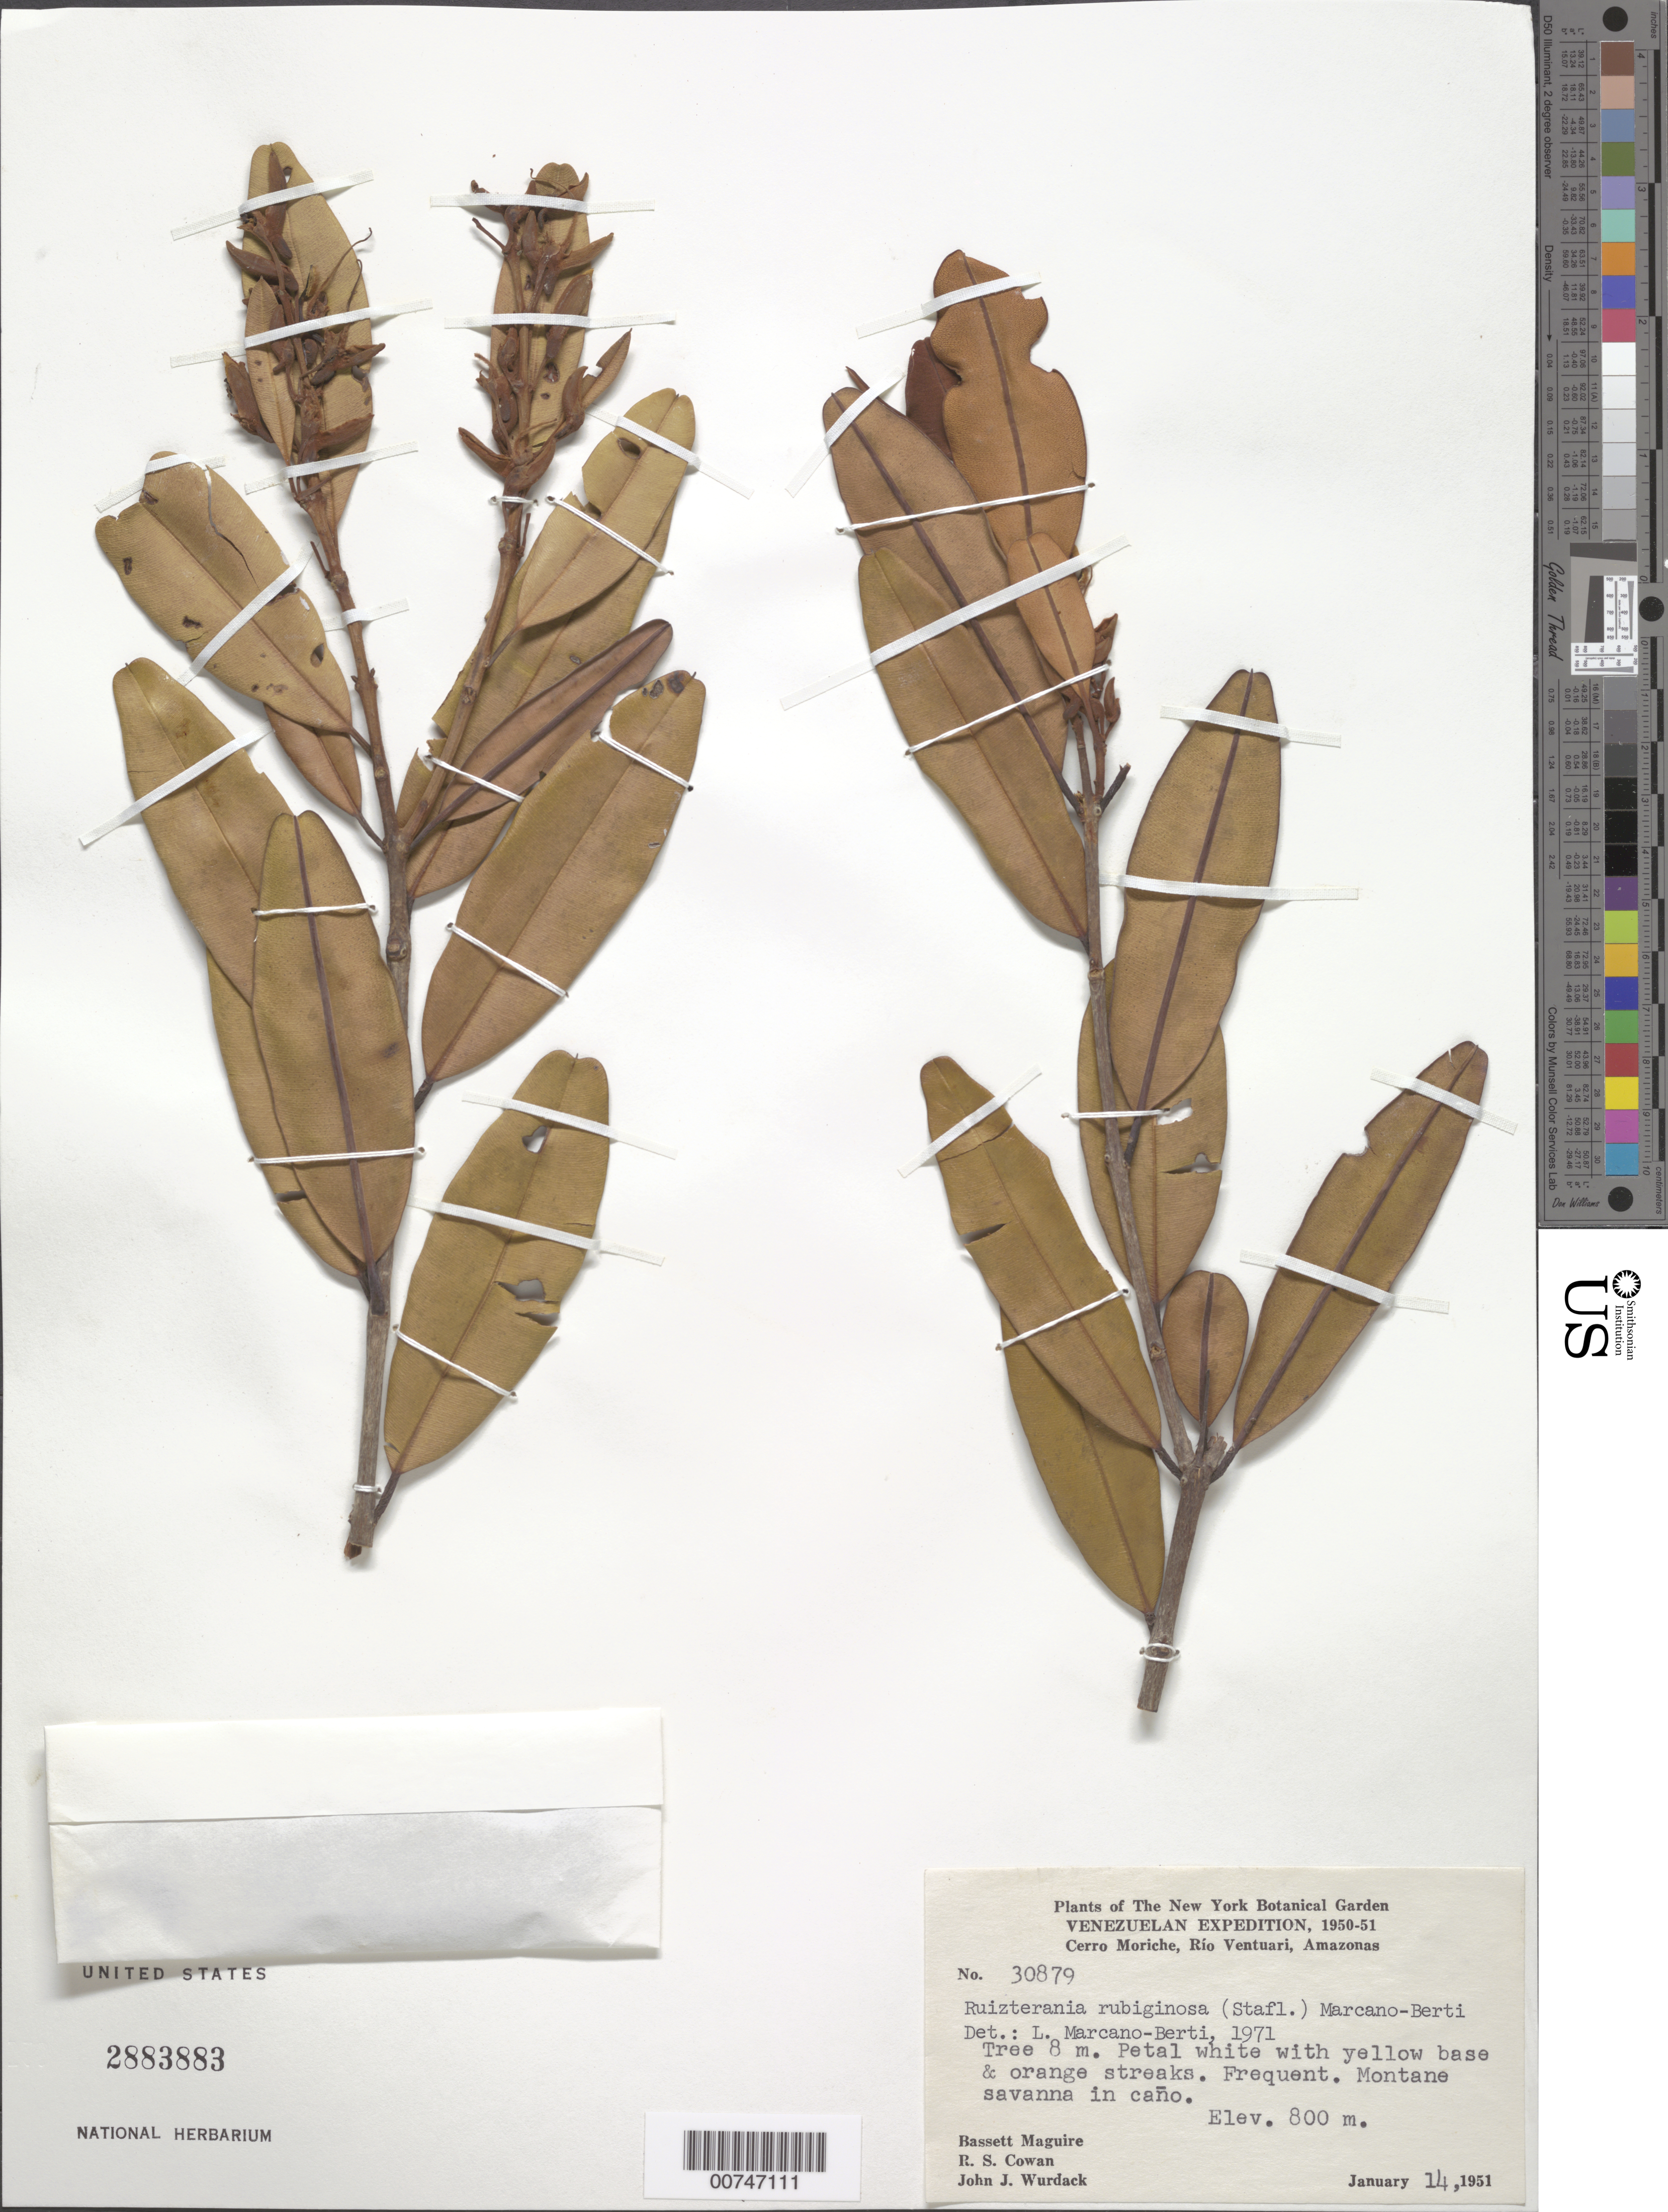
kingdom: Plantae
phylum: Tracheophyta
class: Magnoliopsida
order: Myrtales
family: Vochysiaceae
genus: Ruizterania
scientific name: Ruizterania rubiginosa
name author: (Stafleu) Marc.-Berti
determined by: Marcano-Berti, L.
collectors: B. Maguire, R. S. Cowan & J. J. Wurdack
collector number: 30879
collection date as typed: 14-Jan-51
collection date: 1951-01-14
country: Venezuela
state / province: Amazonas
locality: Cerro Moriche, Río Ventuari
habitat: Montane savanna in Caño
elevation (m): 800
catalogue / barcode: US 2883883